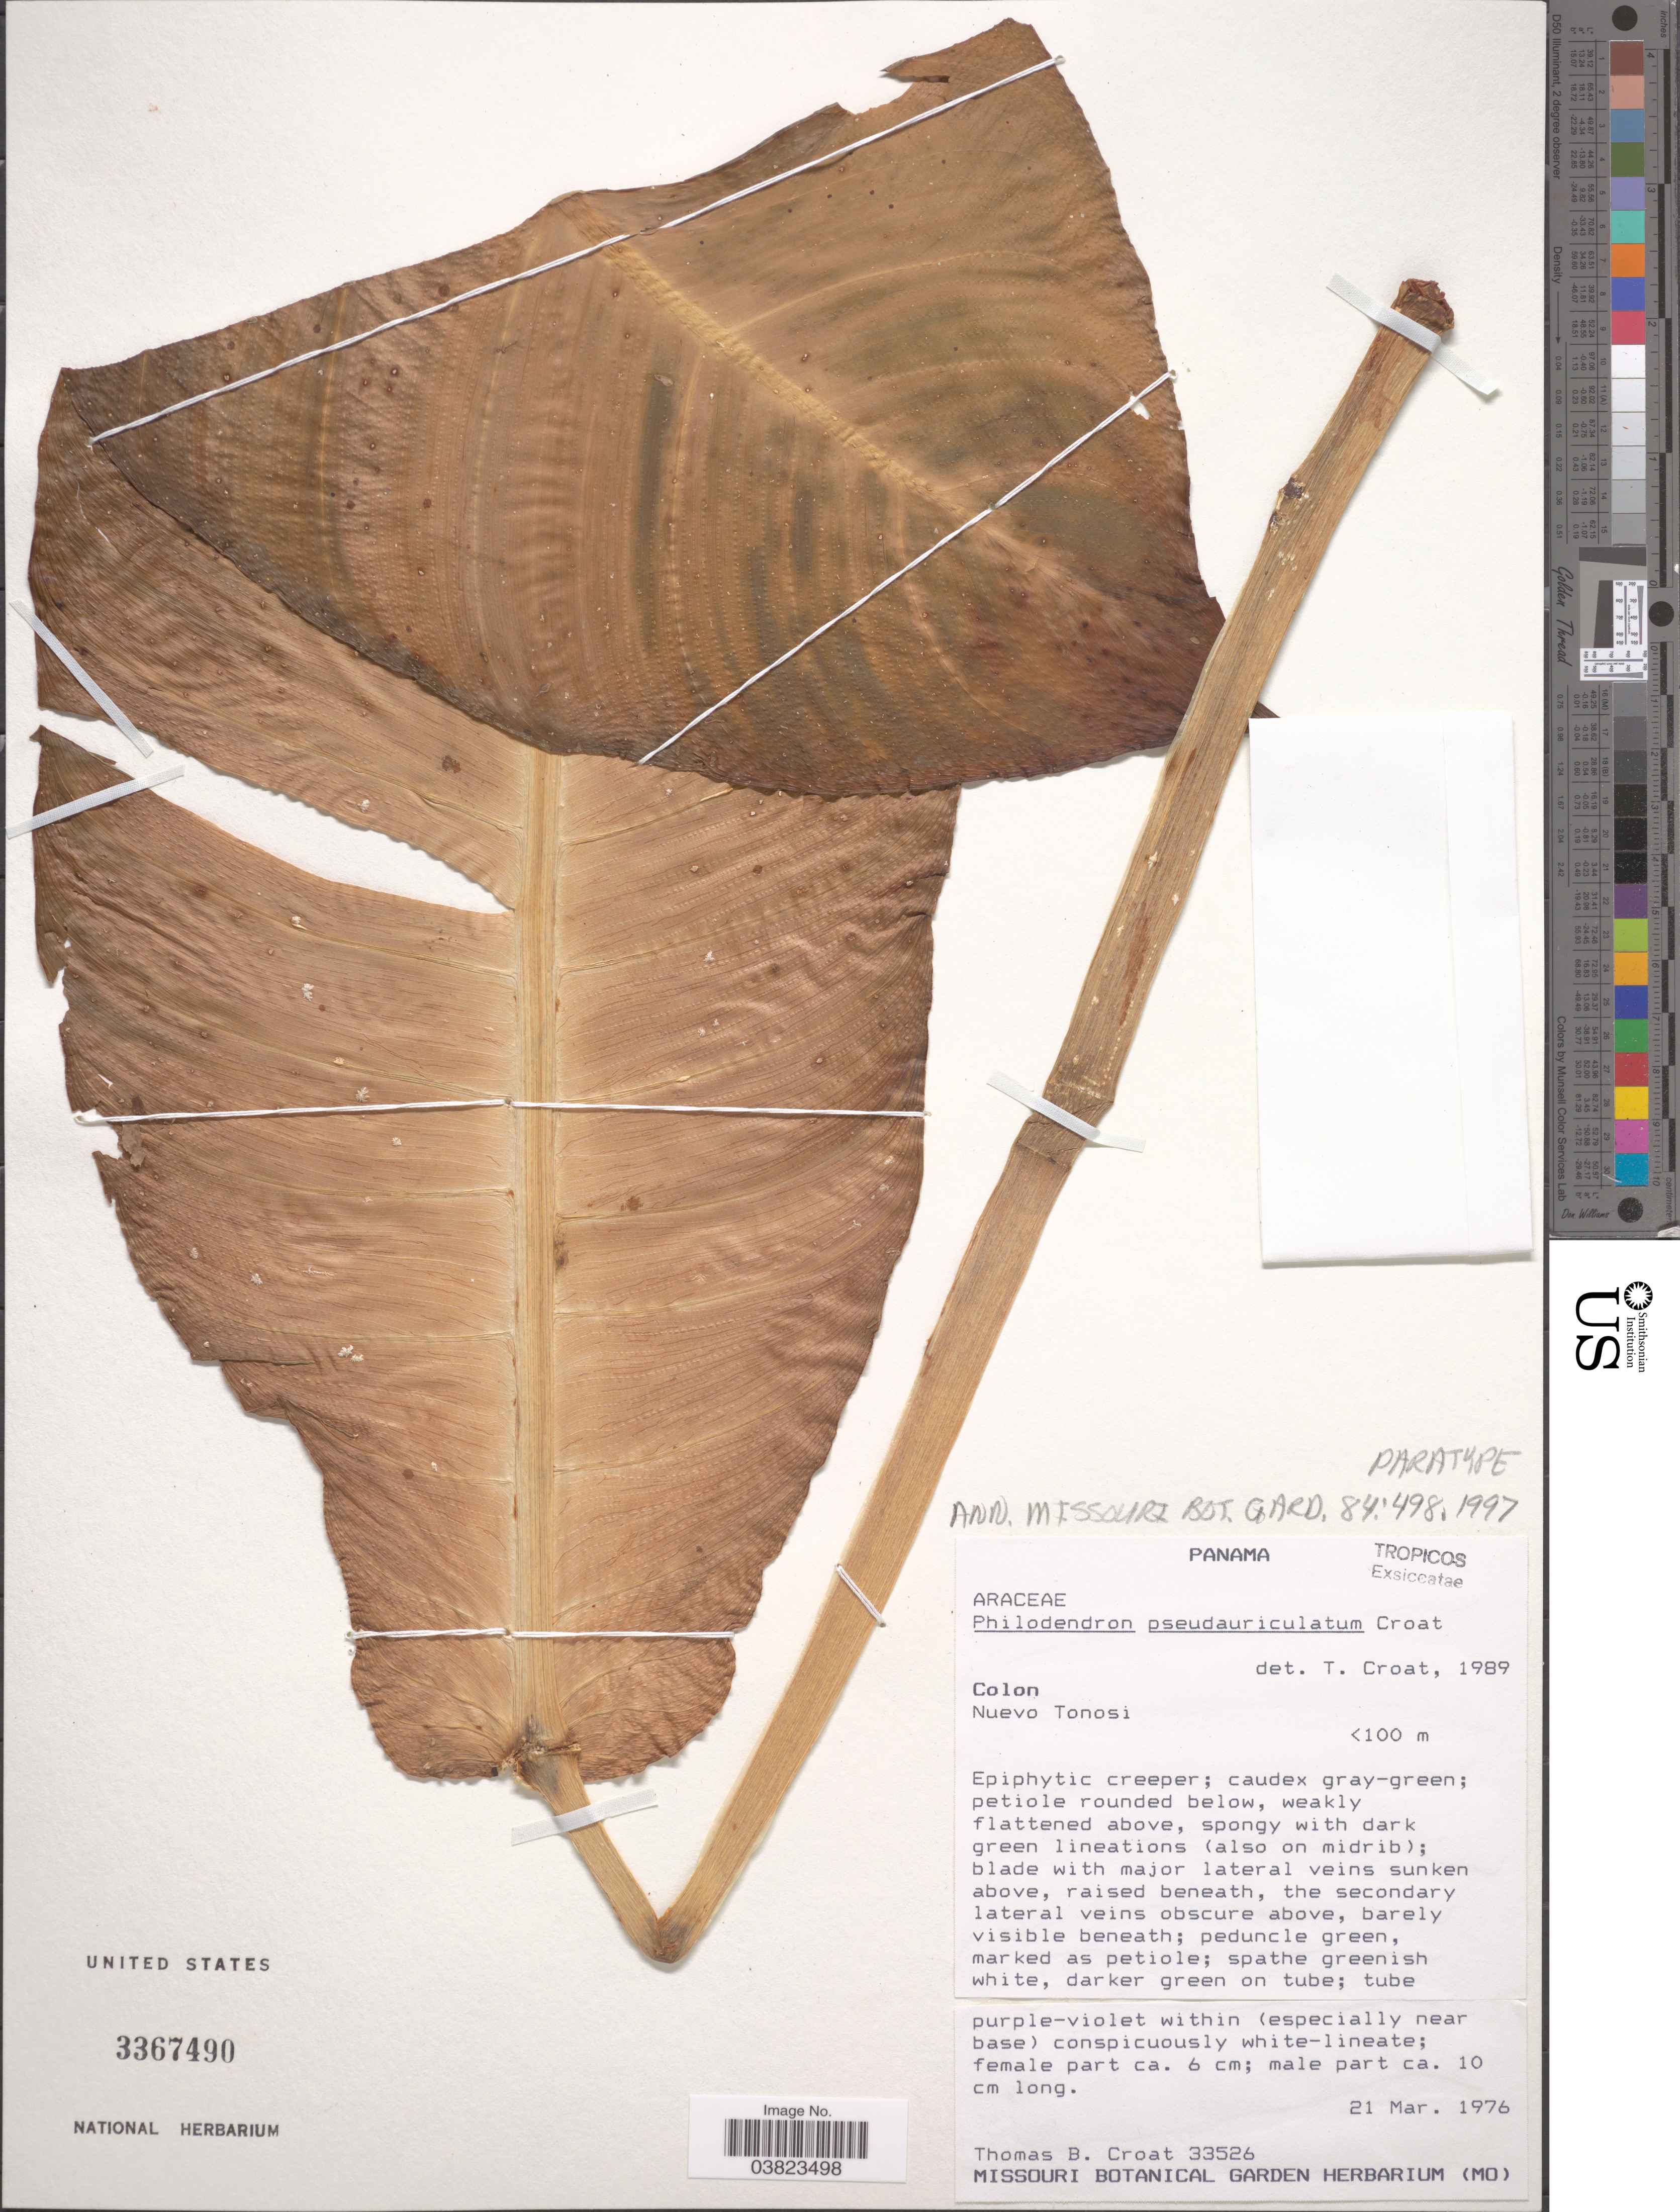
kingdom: Plantae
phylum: Tracheophyta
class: Liliopsida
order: Alismatales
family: Araceae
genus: Philodendron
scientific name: Philodendron pseudauriculatum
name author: Croat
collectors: T. B. Croat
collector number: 33526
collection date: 1976-03-21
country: Panama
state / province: Colón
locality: Nuevo Tonosi.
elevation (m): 100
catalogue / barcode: US 3367490